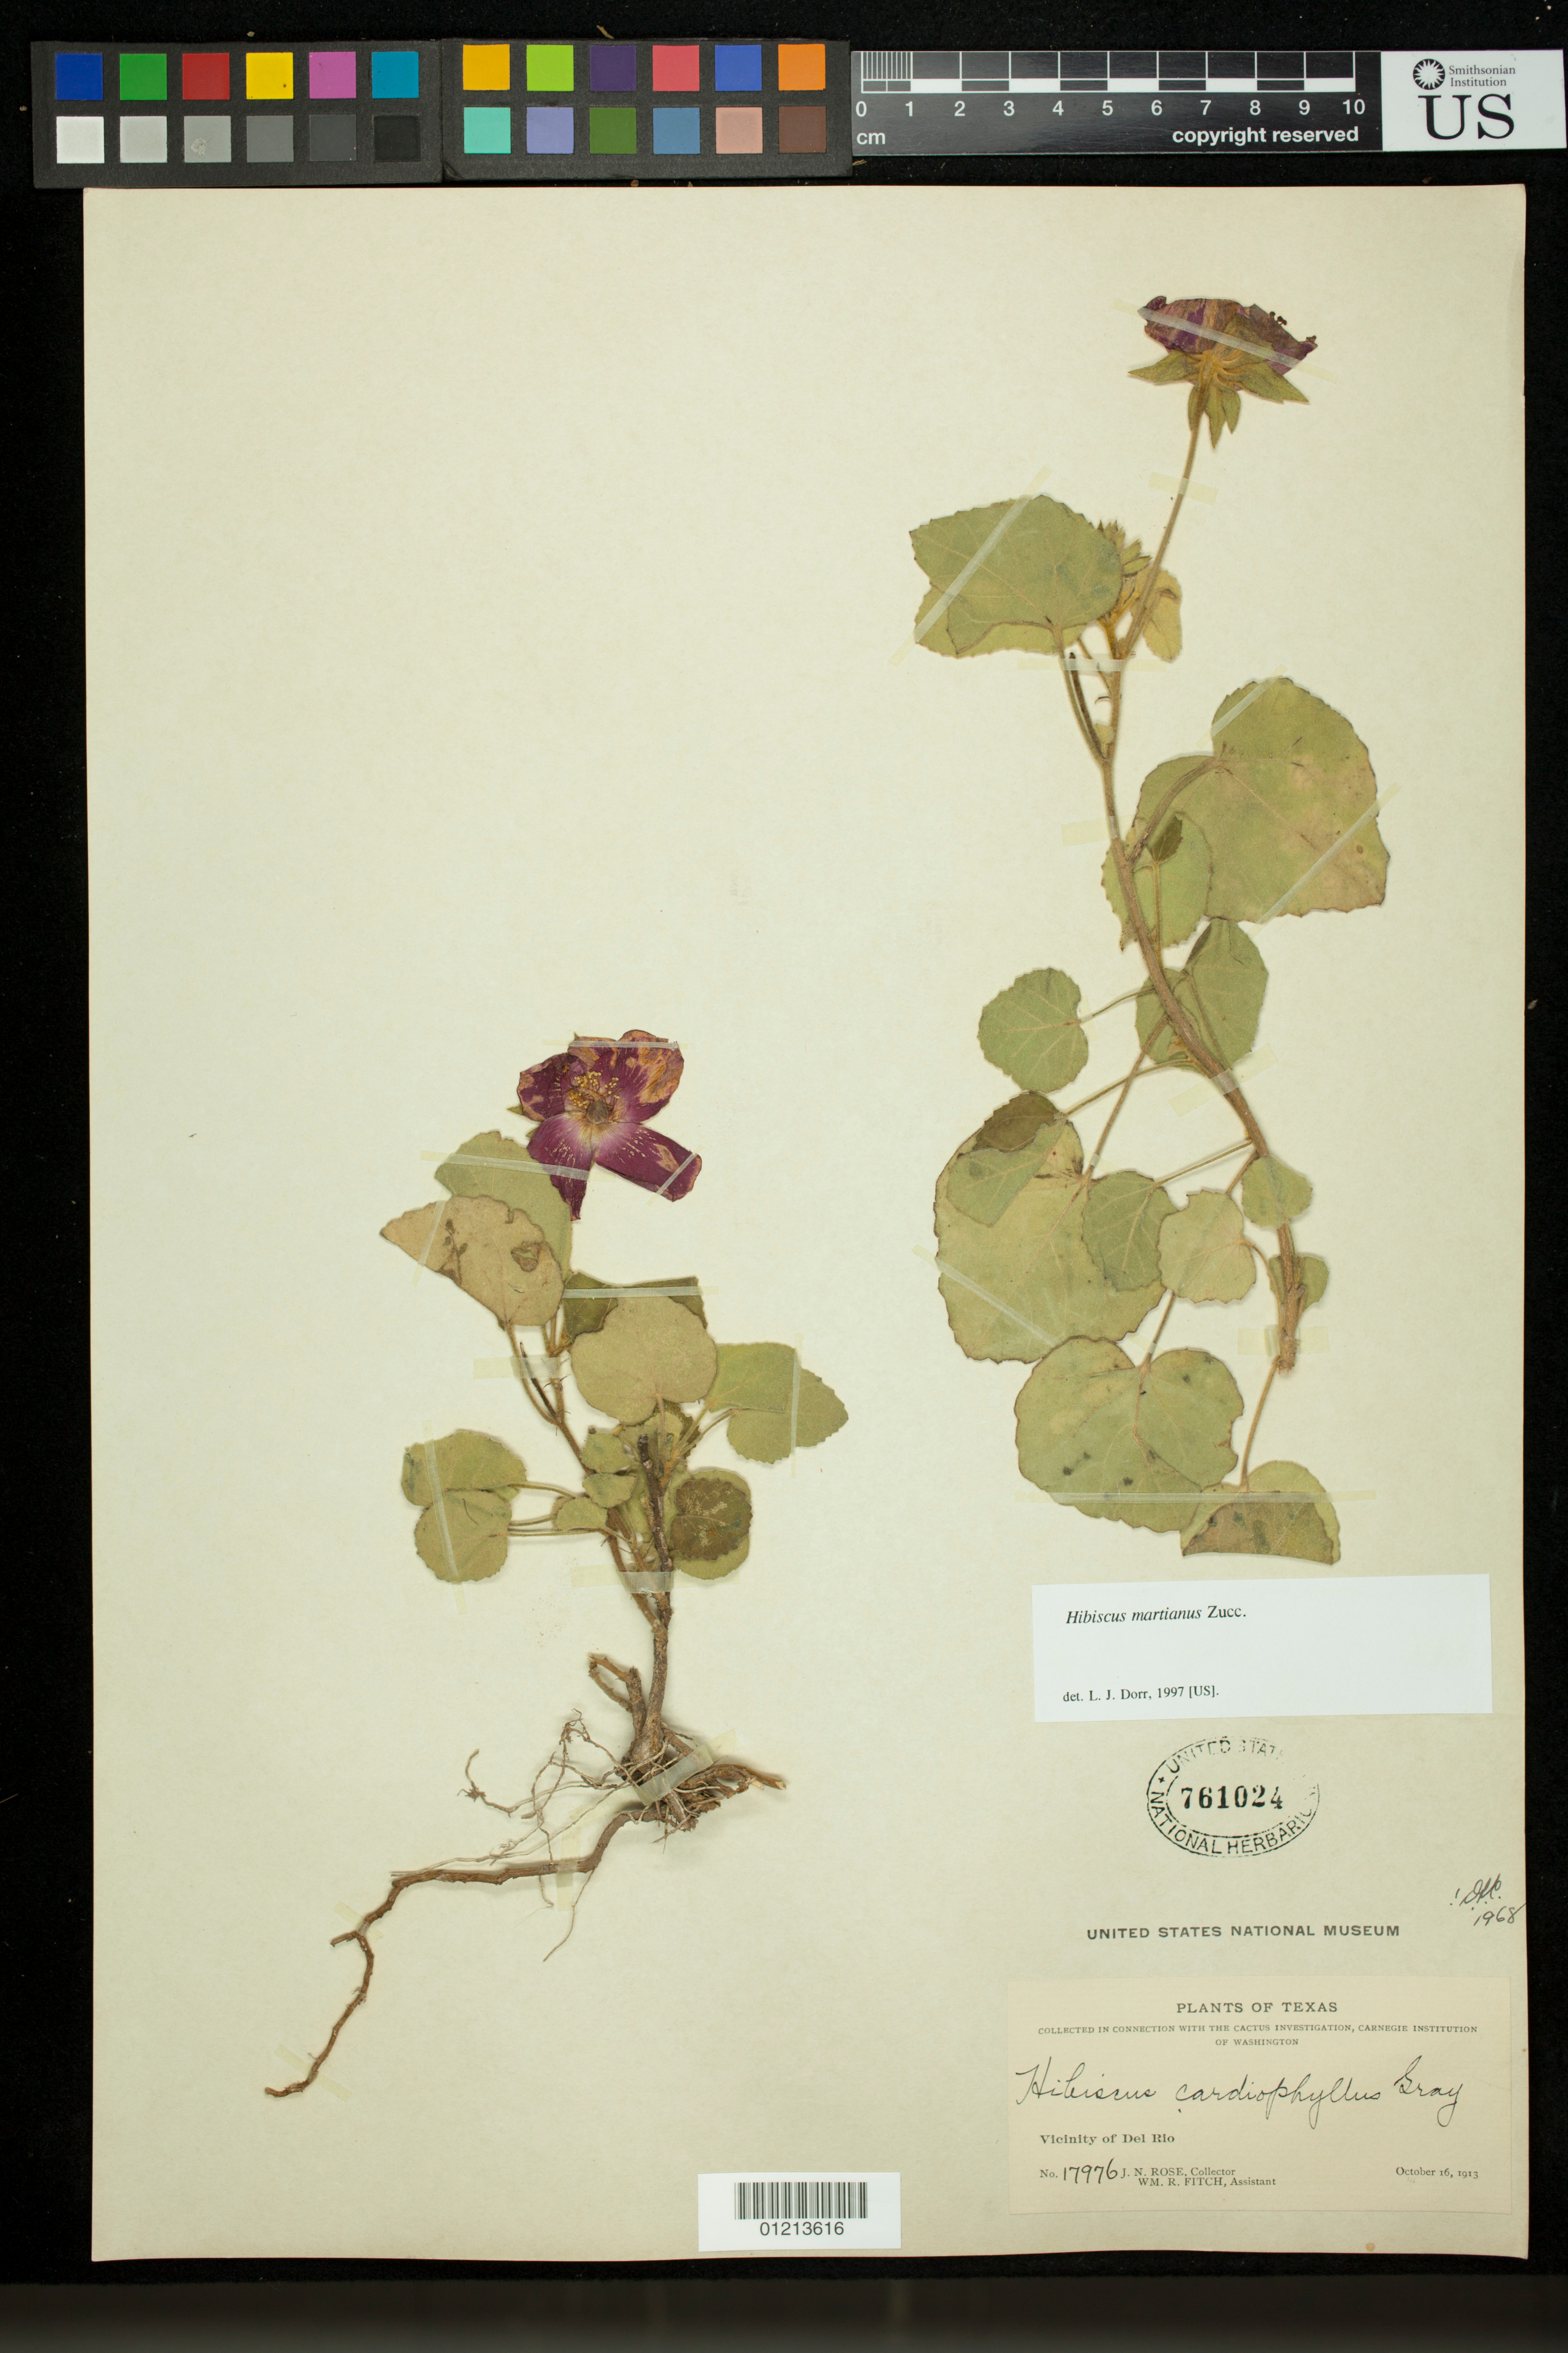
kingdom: Plantae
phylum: Tracheophyta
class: Magnoliopsida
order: Malvales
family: Malvaceae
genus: Hibiscus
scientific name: Hibiscus martianus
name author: Zucc.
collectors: J. N. Rose & W. R. Fitch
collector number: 17976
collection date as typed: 16 Oct 1913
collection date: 1913-10-16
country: United States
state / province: Texas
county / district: Val Verde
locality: Vicinity of del rio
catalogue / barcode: US 761024